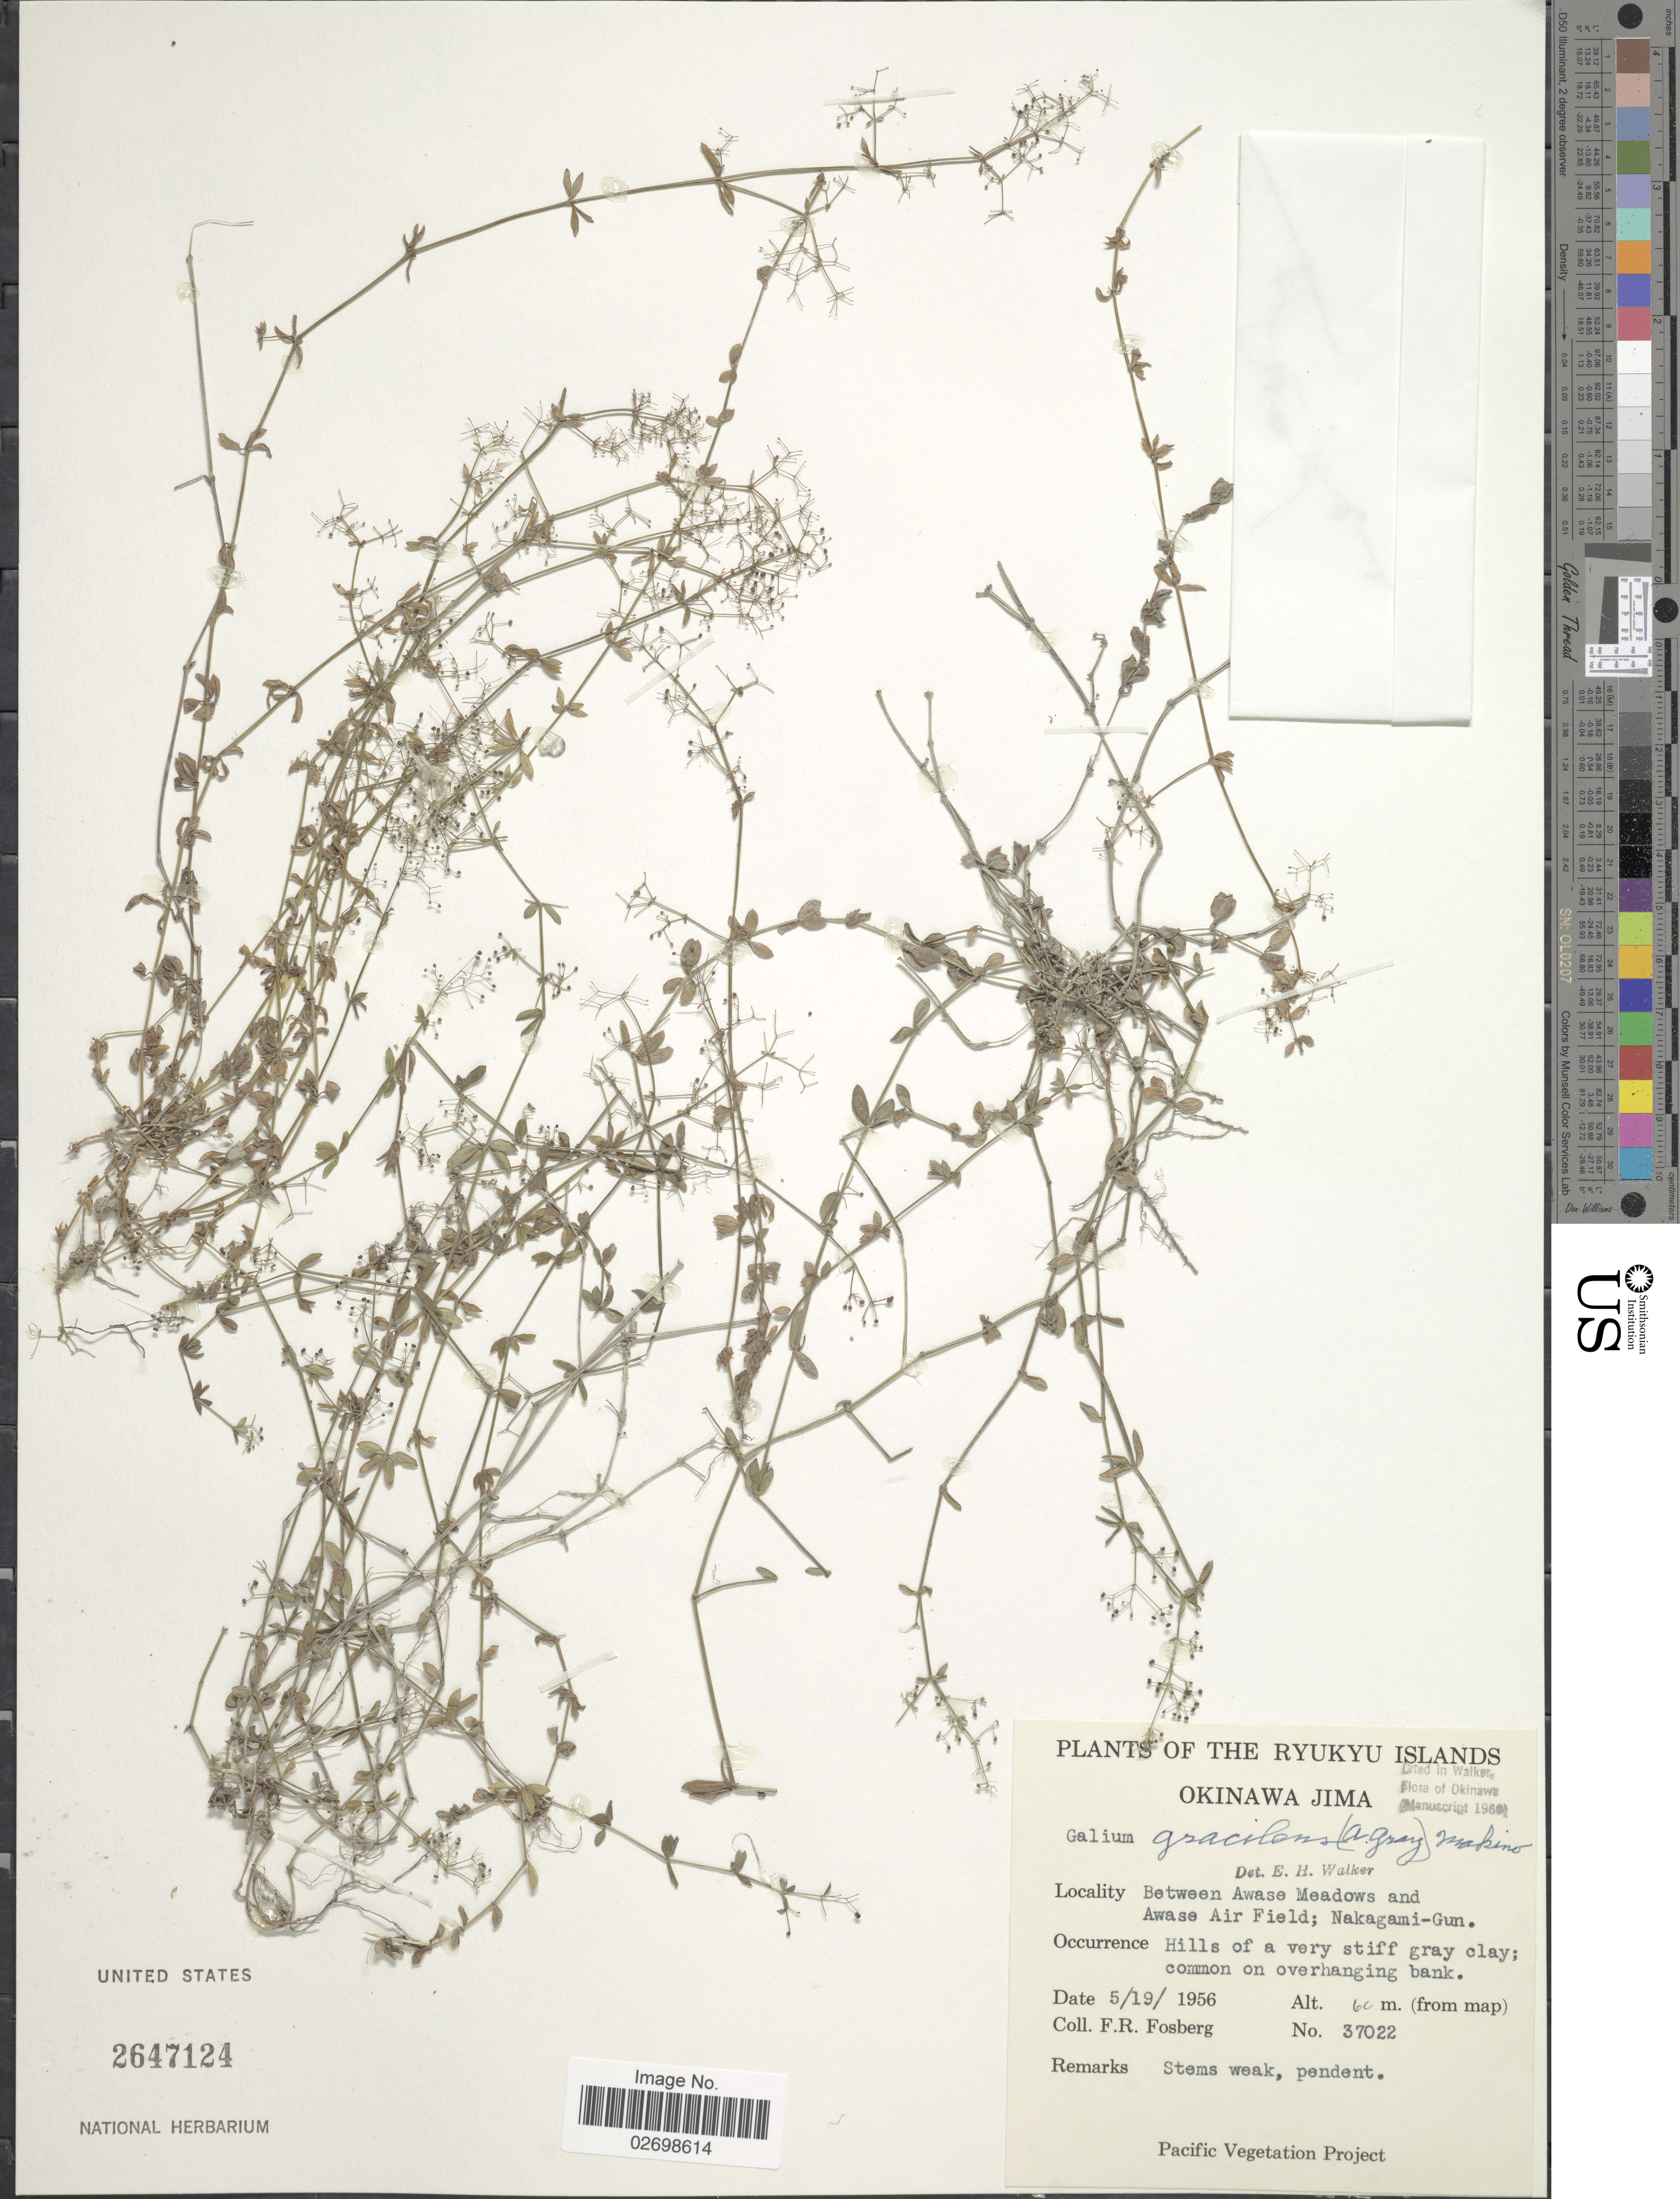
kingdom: Plantae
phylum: Tracheophyta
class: Magnoliopsida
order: Gentianales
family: Rubiaceae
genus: Galium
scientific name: Galium gracilens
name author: (A. Gray) Makino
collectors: F. R. Fosberg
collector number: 37022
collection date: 1956-05-19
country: Japan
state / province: Okinawa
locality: Ryukyu Islands, Okinawa Jima, between Awase Meadows and Awase Air Field; Nakagami-Gun, hills of a very stiff gray clay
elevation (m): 60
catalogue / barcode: US 2647124